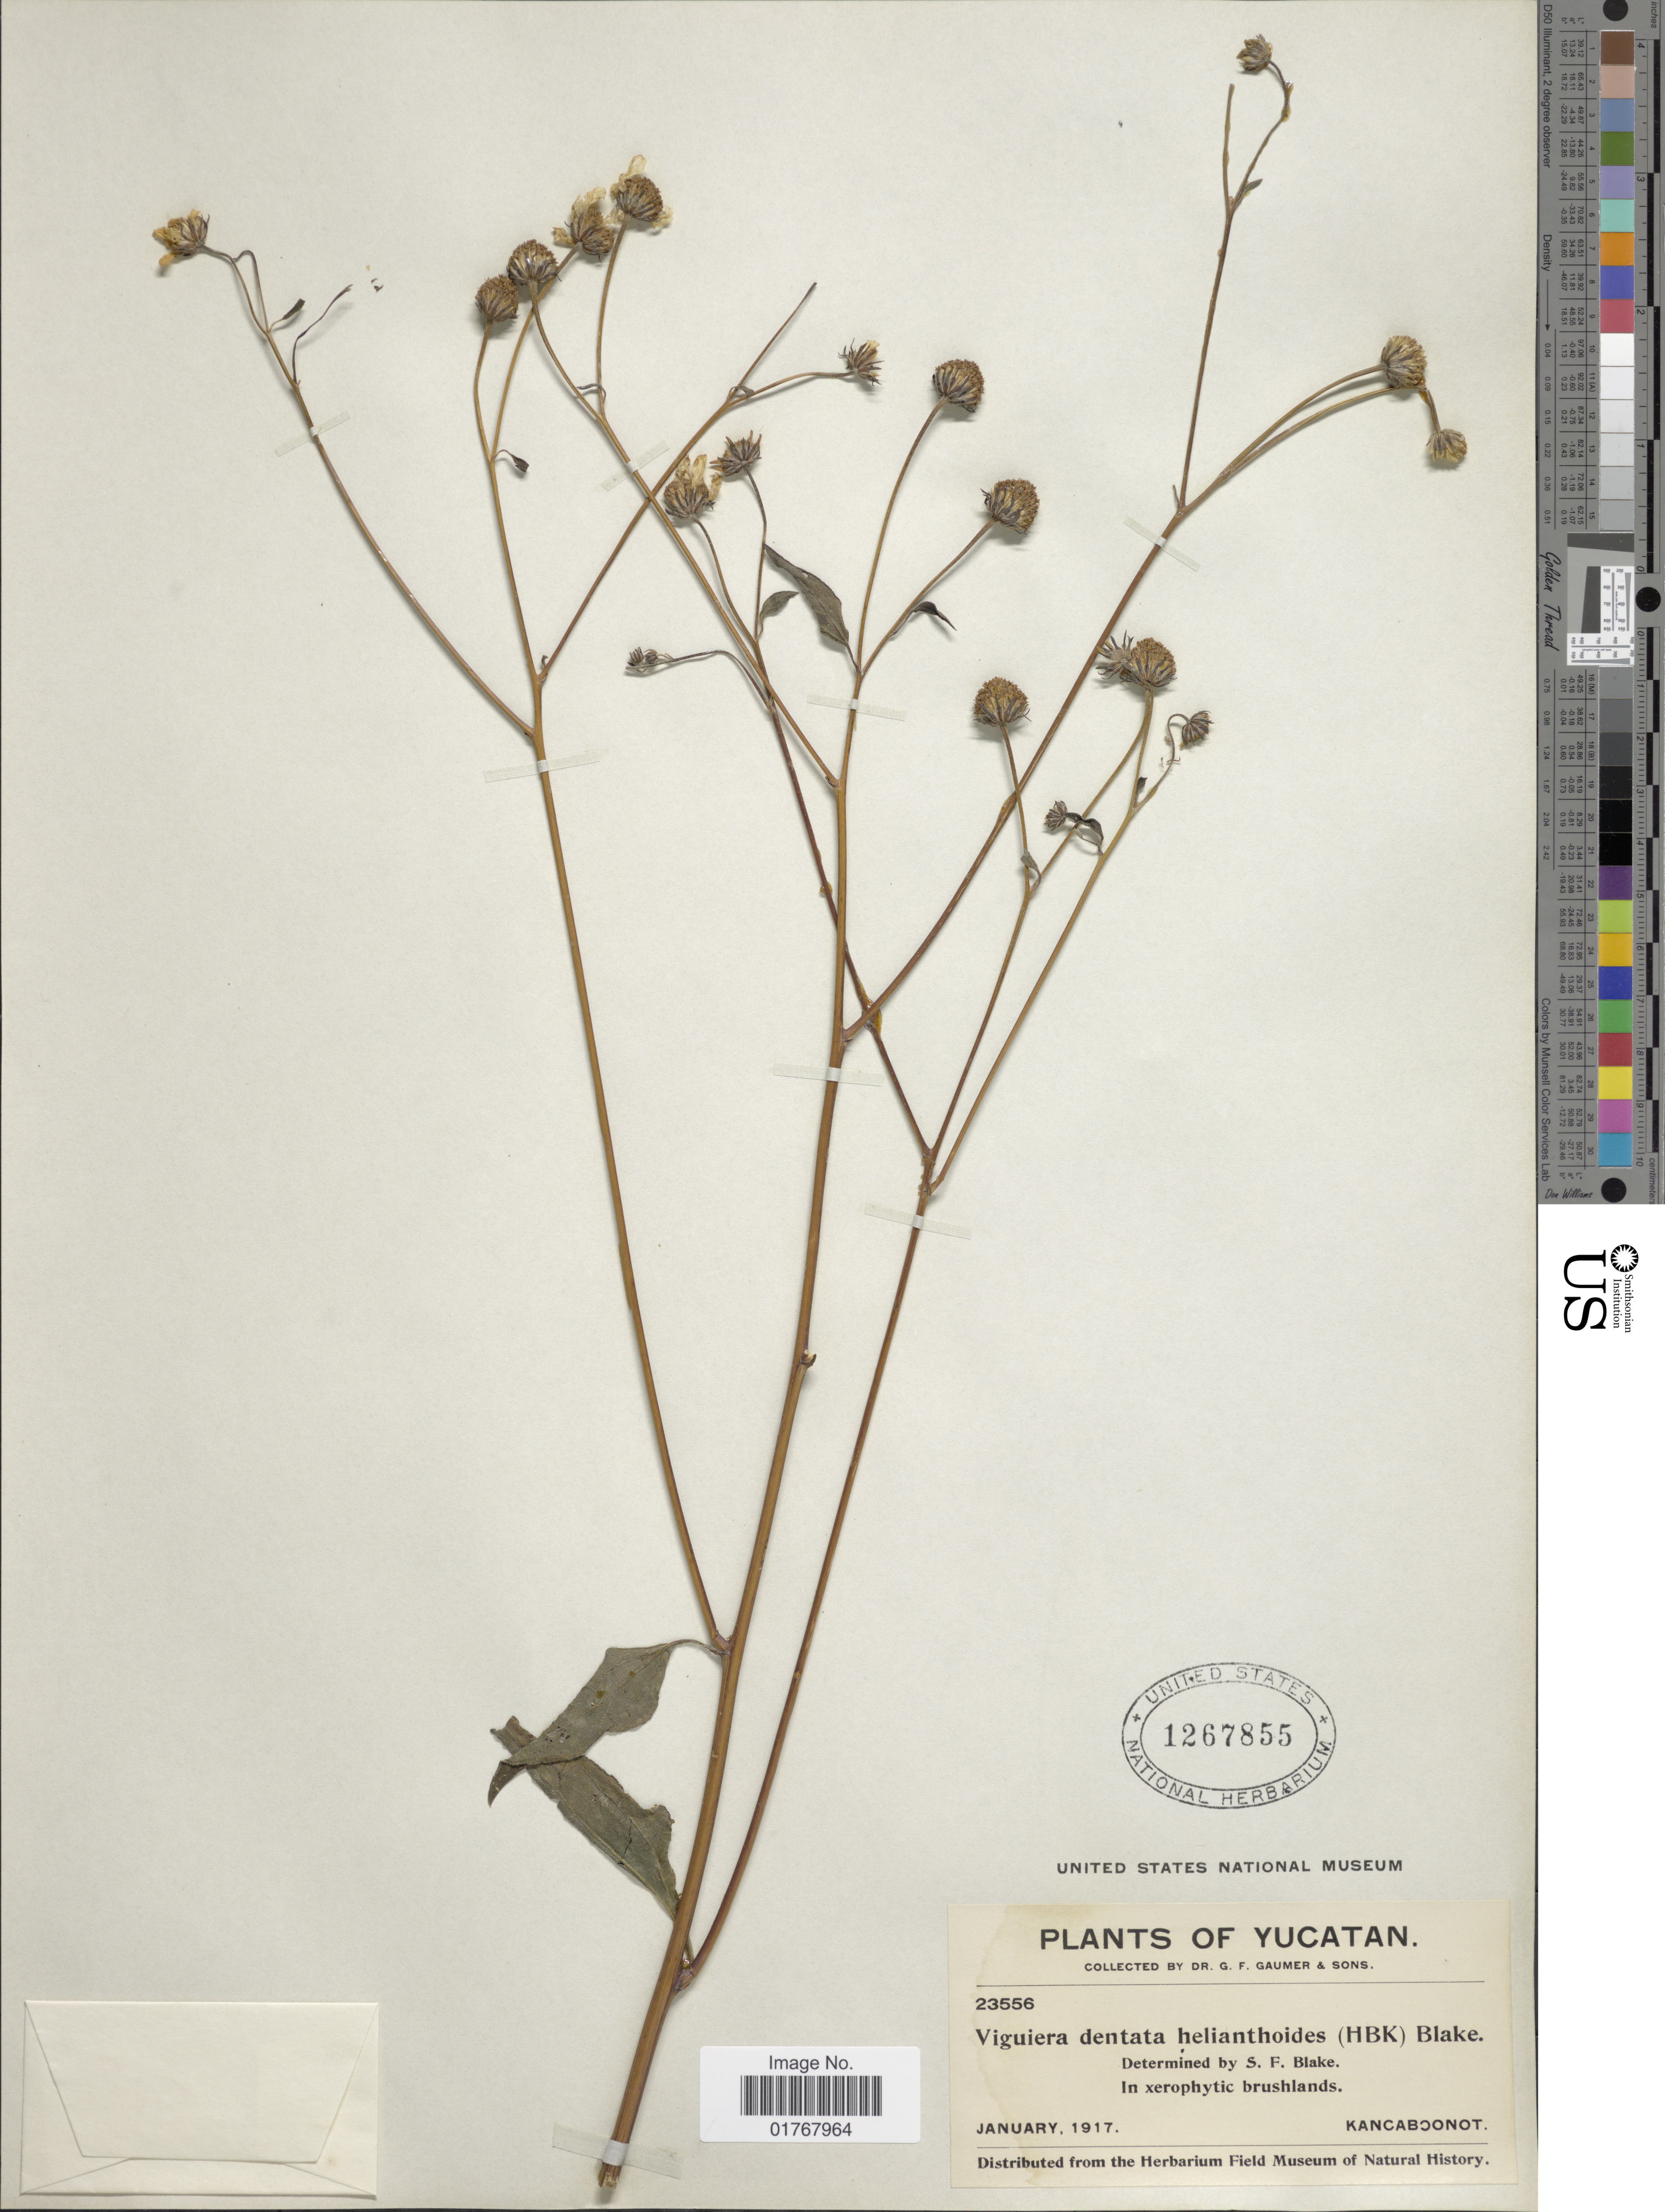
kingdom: Plantae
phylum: Tracheophyta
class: Magnoliopsida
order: Asterales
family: Asteraceae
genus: Viguiera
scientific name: Viguiera dentata var. helianthoides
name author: (Kunth) Blake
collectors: G. F. Gaumer & et al.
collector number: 23556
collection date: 1917-01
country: Mexico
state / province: Yucatán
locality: In xerophytic brushlands, Kancaboonot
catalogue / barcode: US 1267855